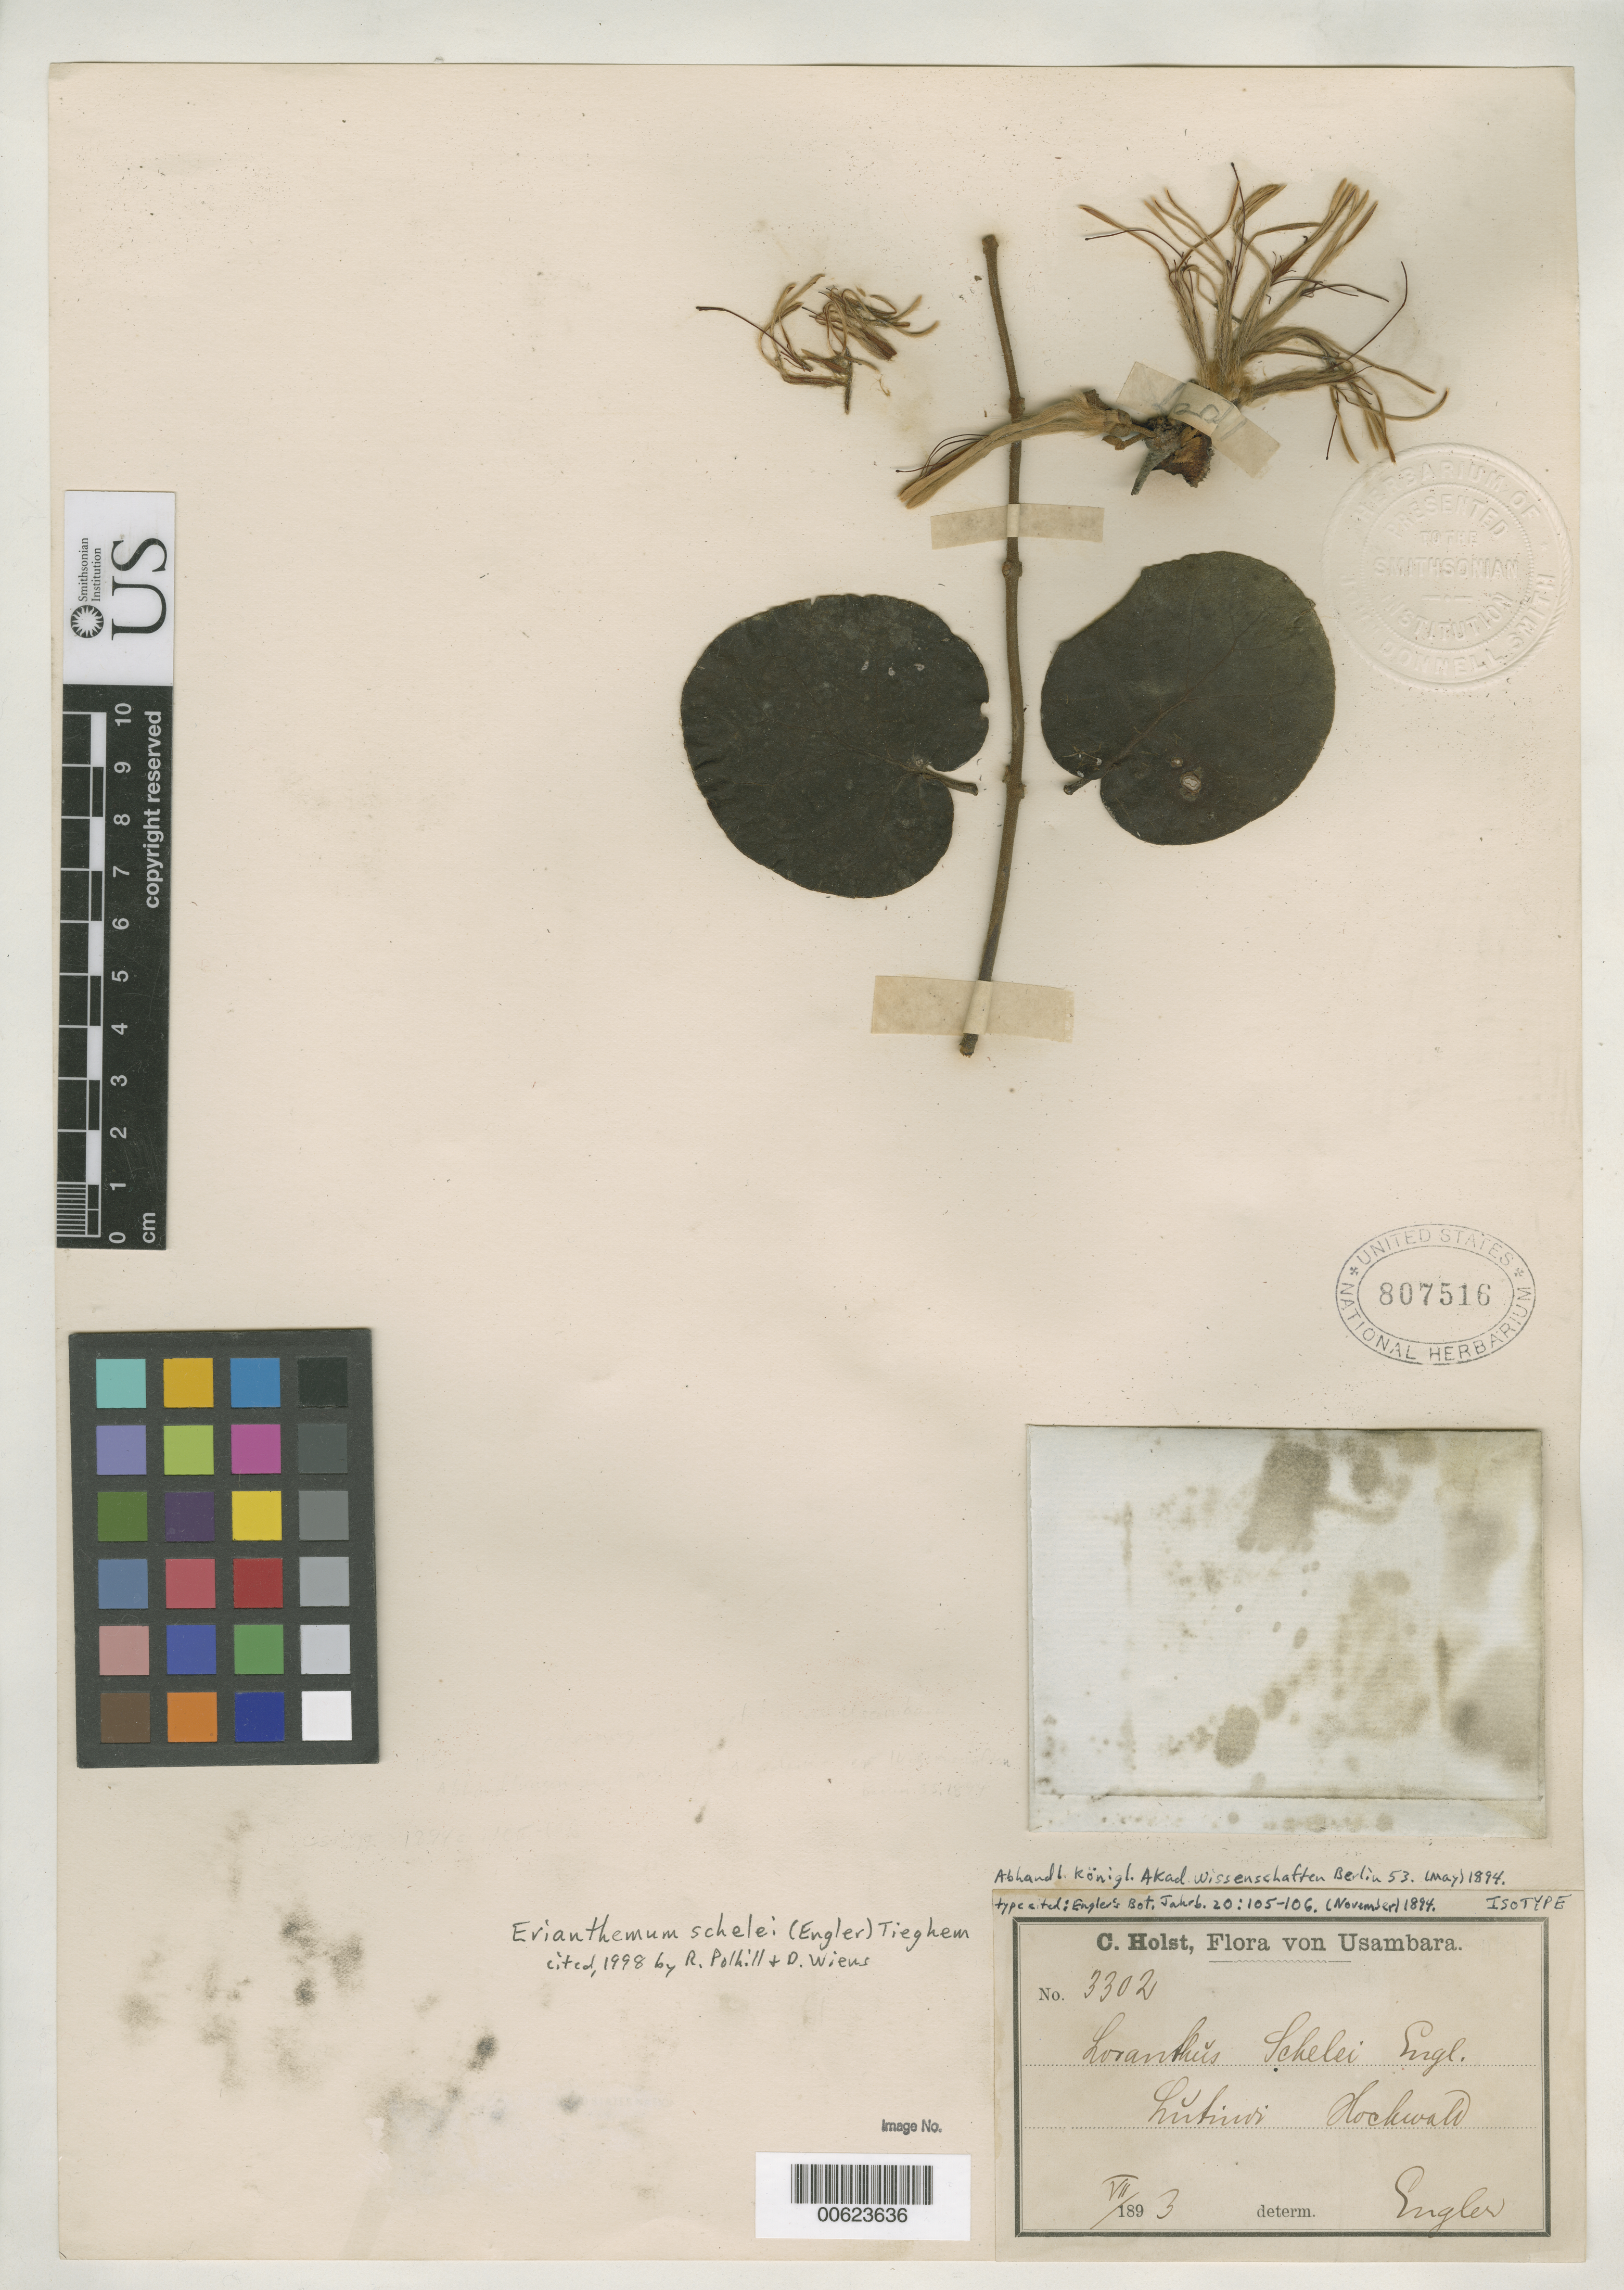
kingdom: Plantae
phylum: Tracheophyta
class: Magnoliopsida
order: Santalales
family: Loranthaceae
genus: Loranthus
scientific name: Loranthus schelei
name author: Engl.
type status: Isotype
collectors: C. H. Holst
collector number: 3302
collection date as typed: Jul 1893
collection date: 1893-07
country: Tanzania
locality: "Usambara", Hochwald.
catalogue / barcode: US 807516